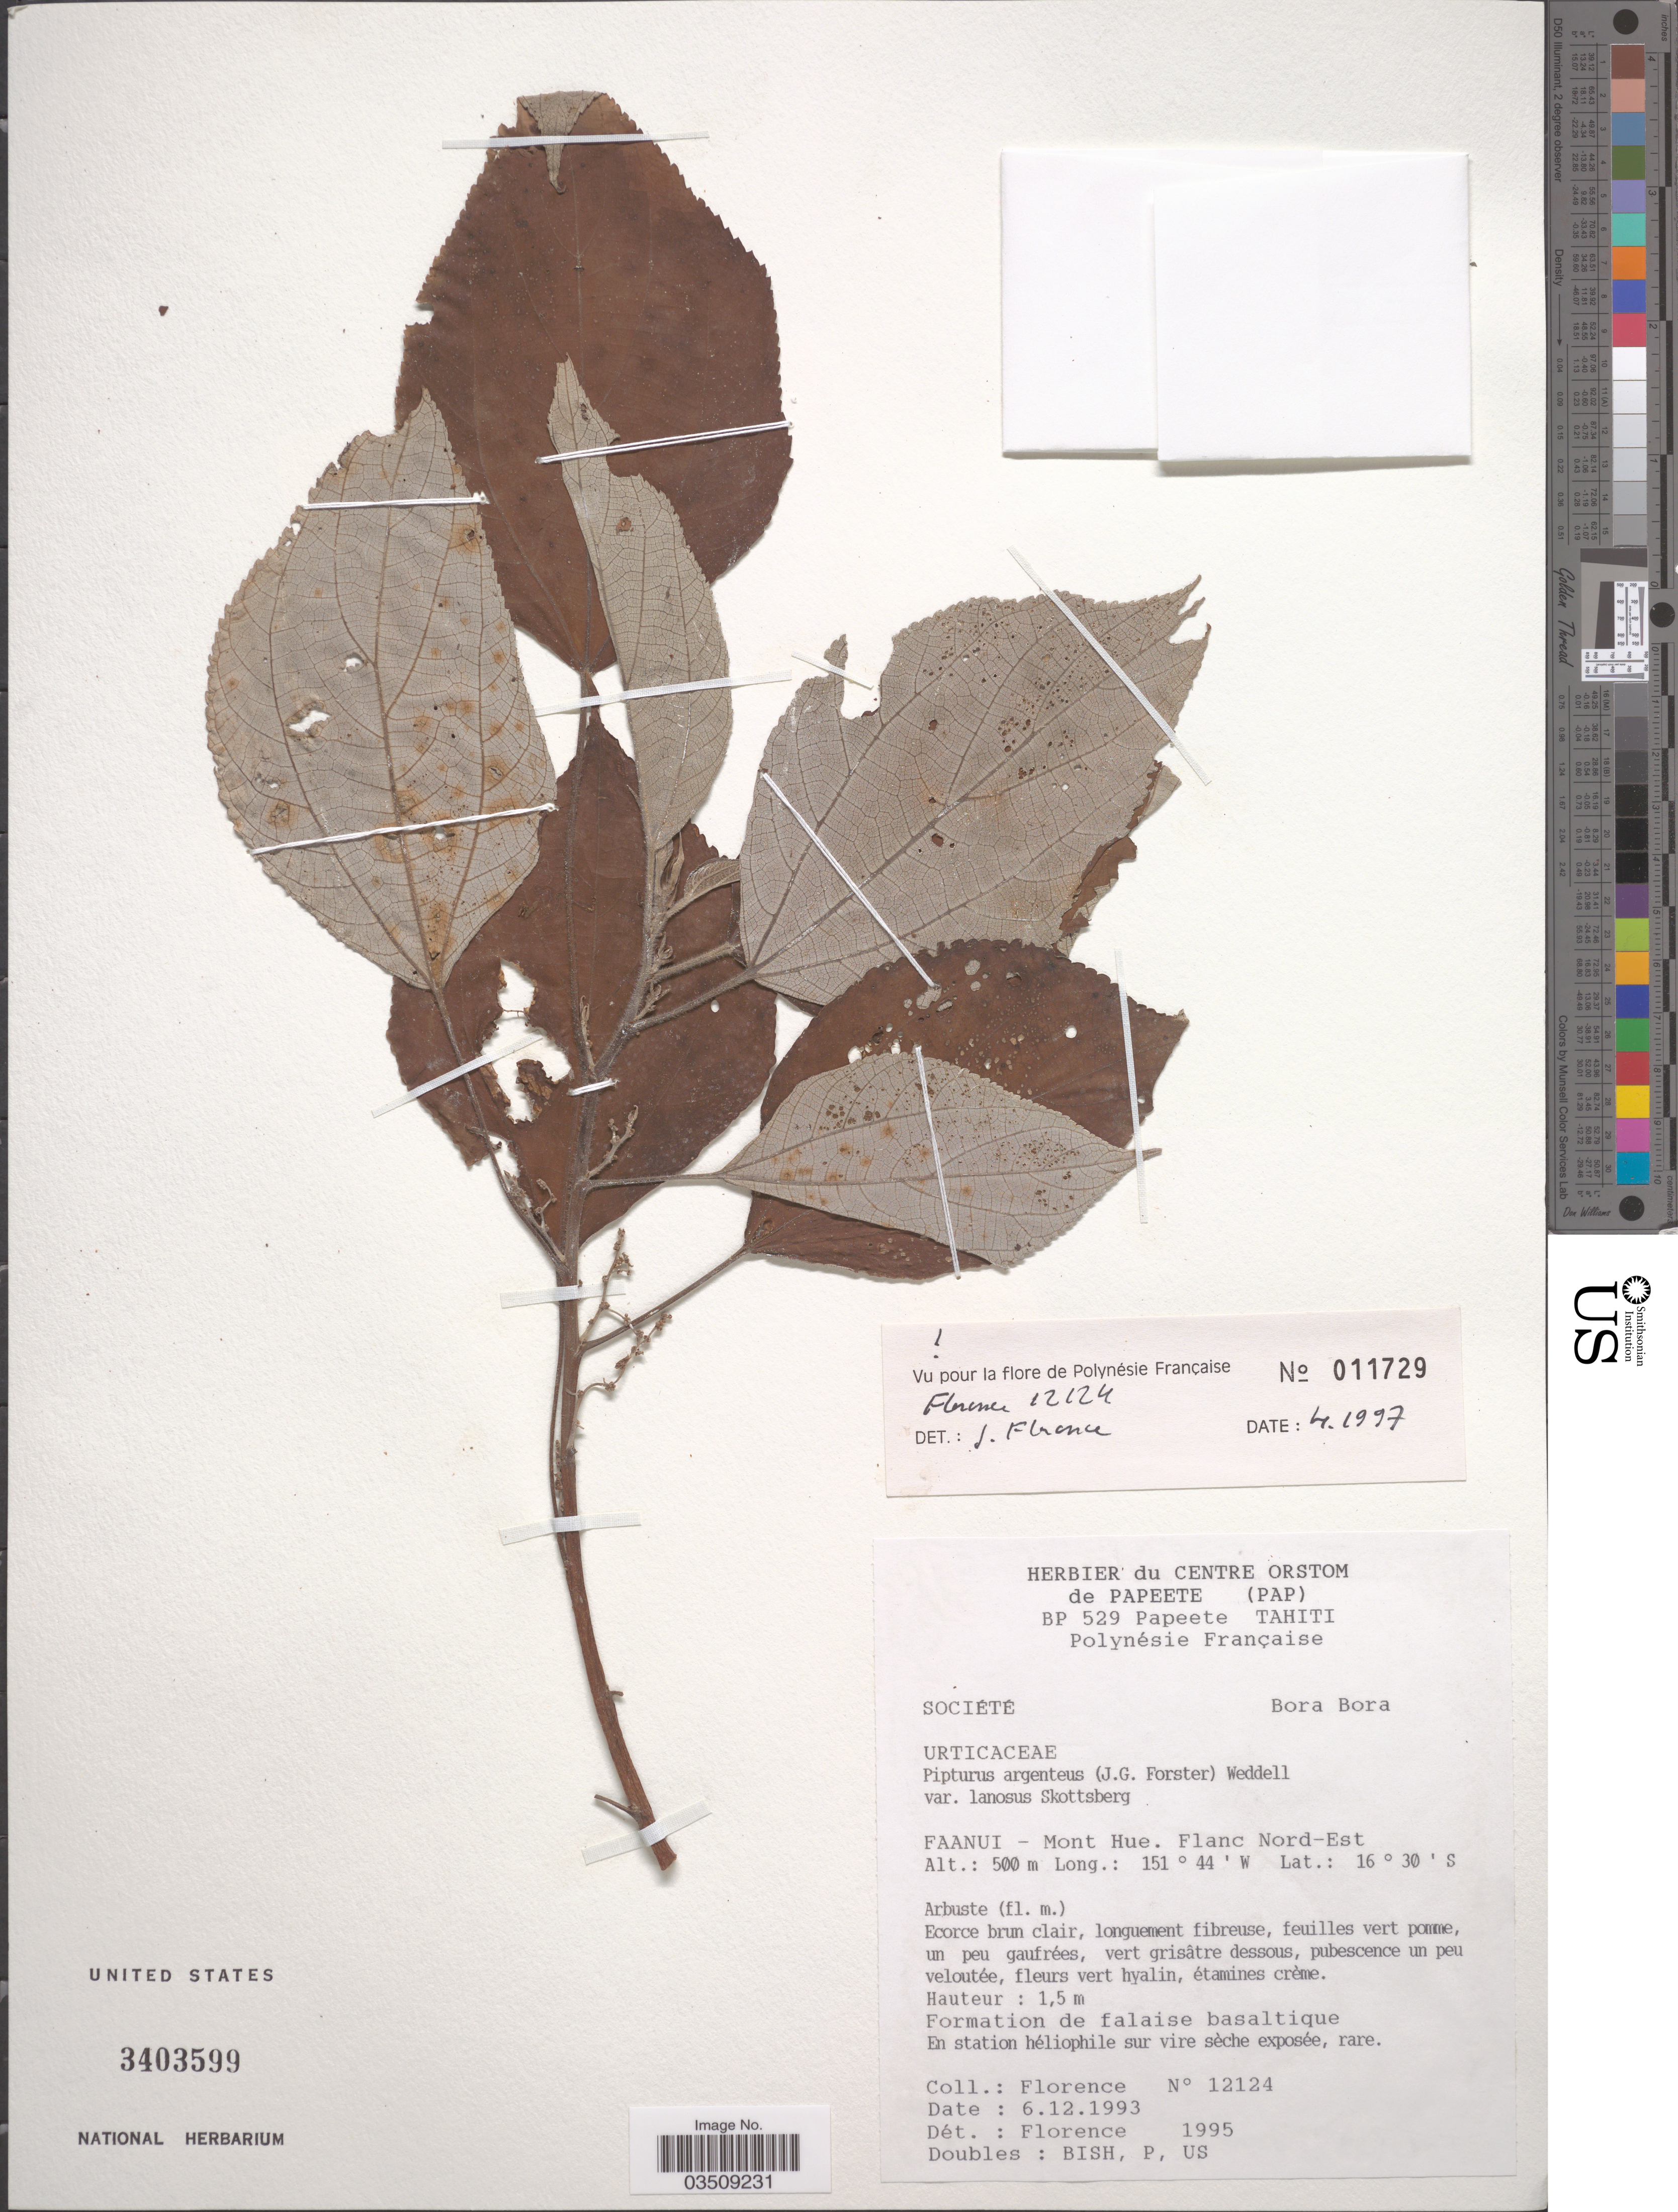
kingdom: Plantae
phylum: Tracheophyta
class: Magnoliopsida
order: Rosales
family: Urticaceae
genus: Pipturus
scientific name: Pipturus argenteus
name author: (G. Forst.) Wedd.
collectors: -. Florence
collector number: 12124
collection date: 1993-12-06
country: French Polynesia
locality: Société. Bora Bora. Faanui - Mont Hue. Flanc Nord-Est.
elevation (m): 500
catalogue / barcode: US 3403599